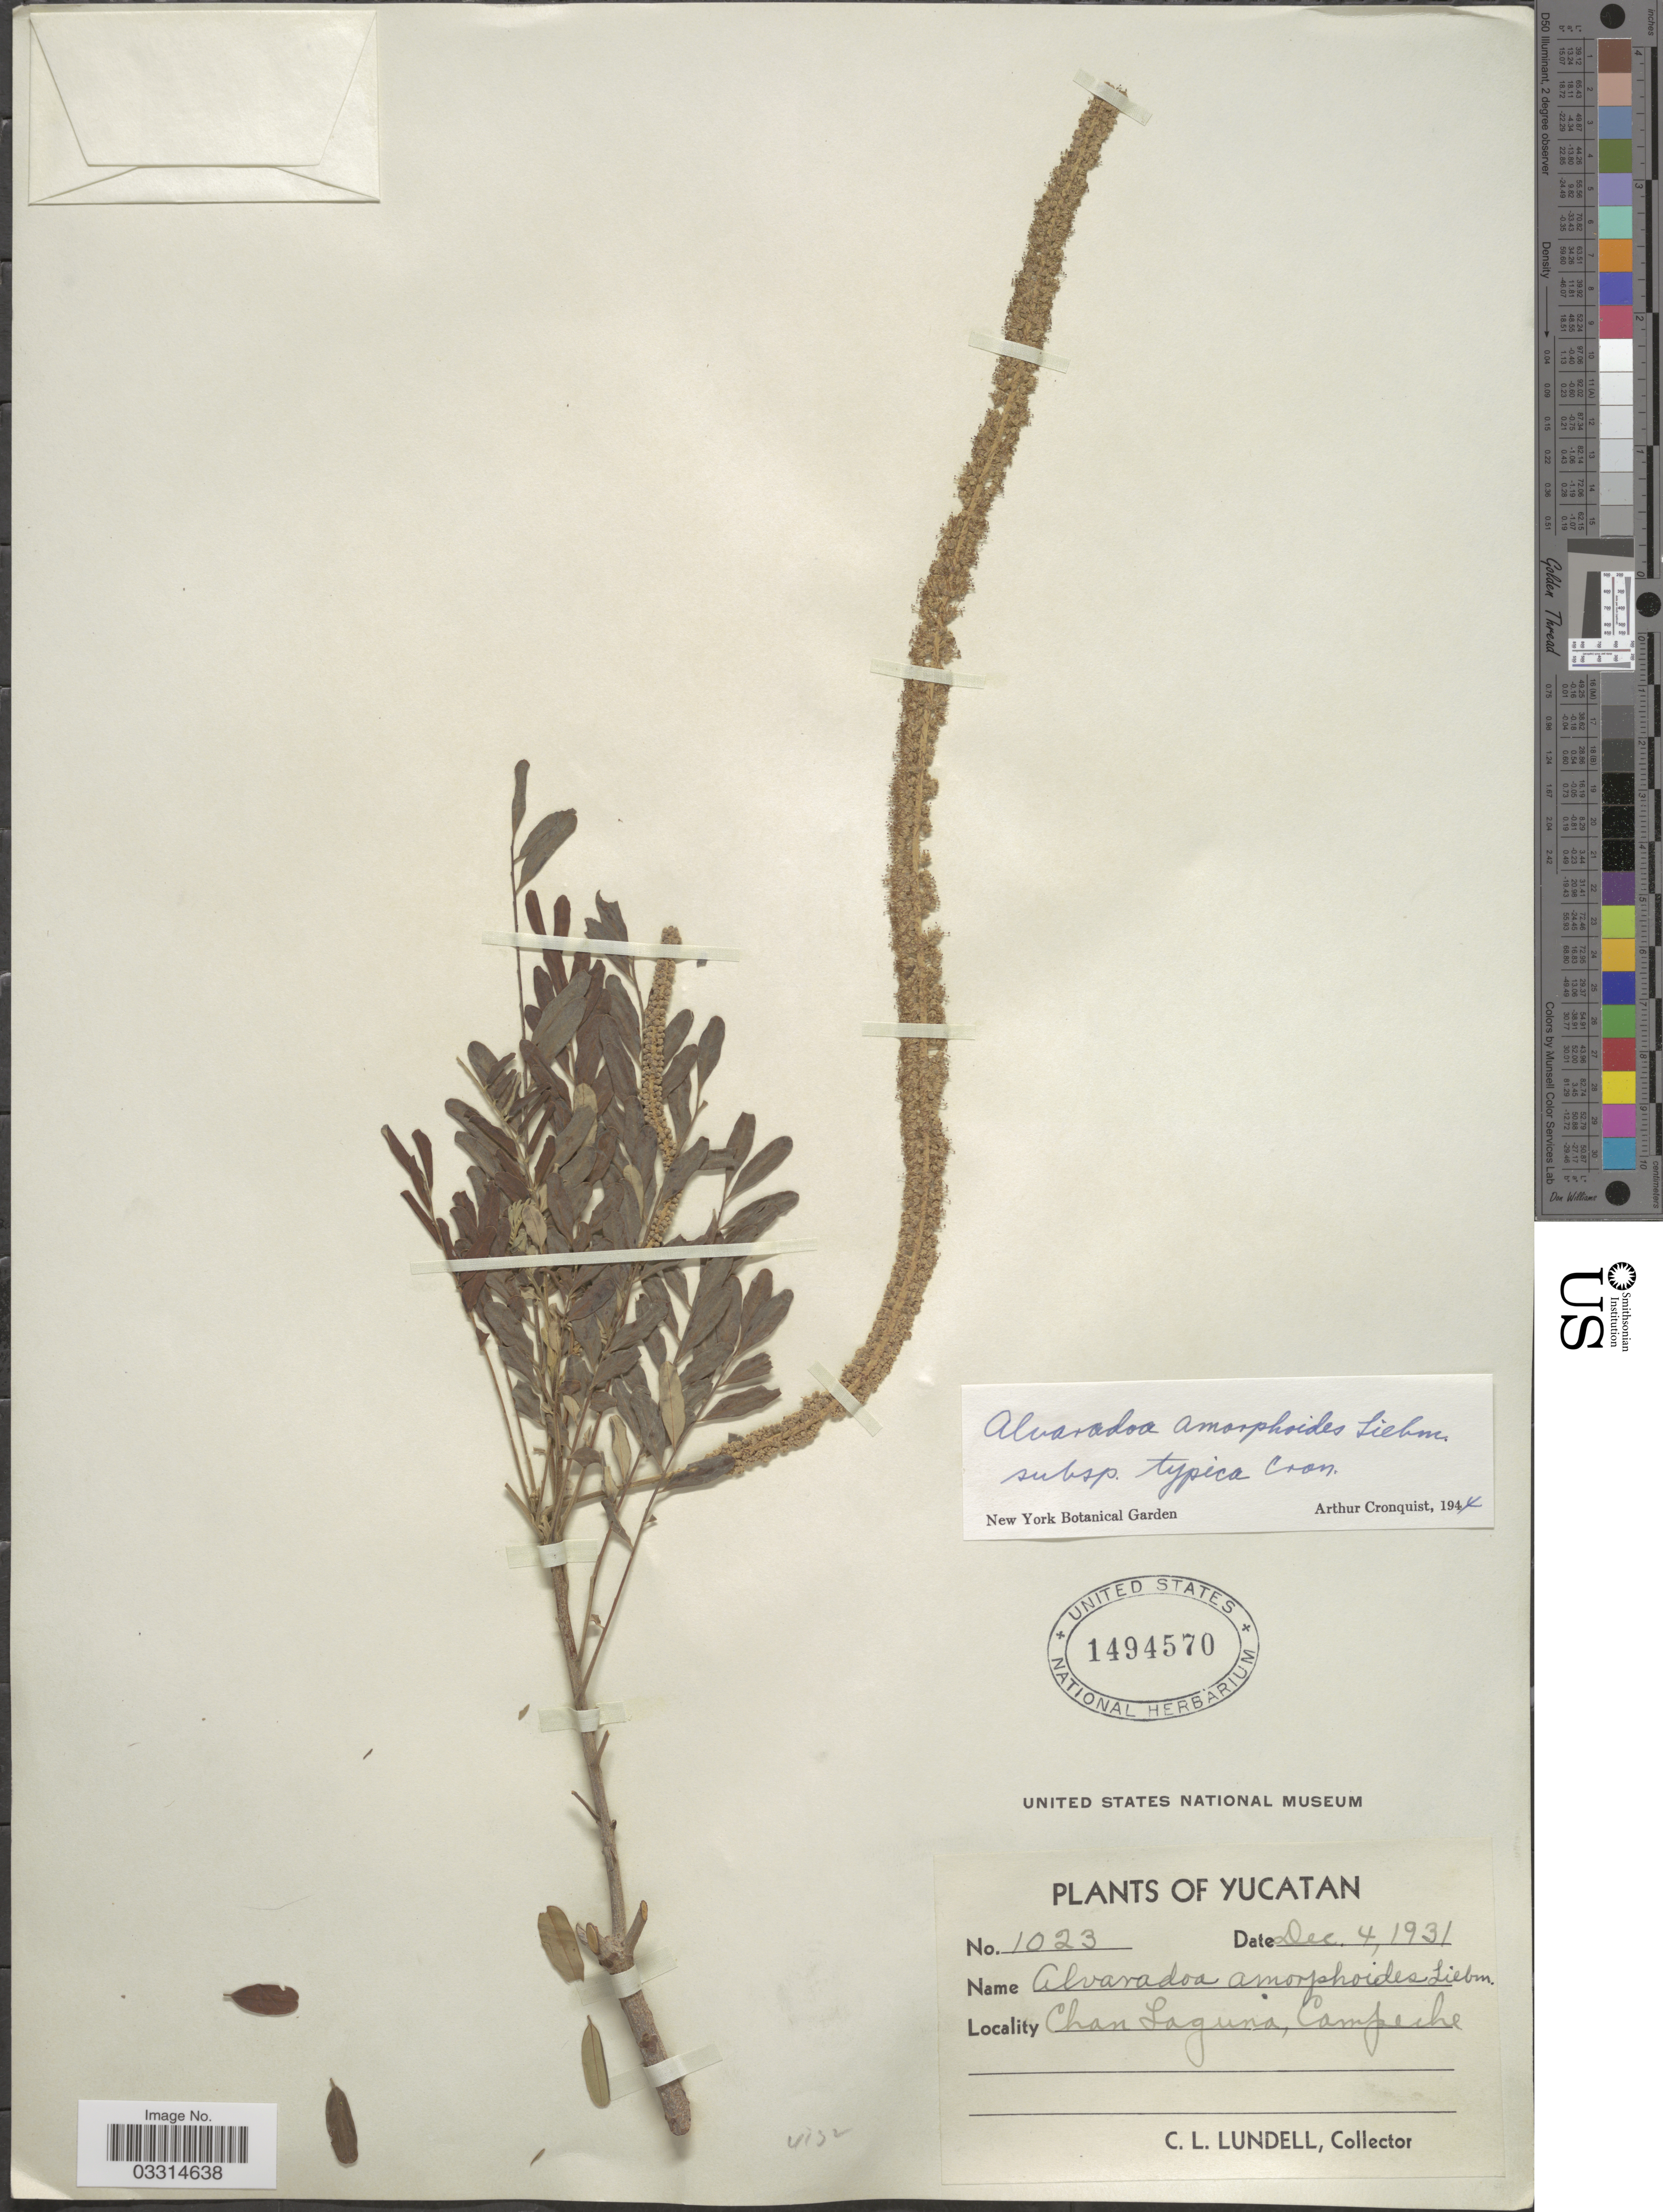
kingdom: Plantae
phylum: Tracheophyta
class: Magnoliopsida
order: Picramniales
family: Picramniaceae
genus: Alvaradoa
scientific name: Alvaradoa amorphoides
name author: Liebm.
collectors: C. L. Lundell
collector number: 1023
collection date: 1931-12-04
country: Mexico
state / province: Campeche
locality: Chan Laguna.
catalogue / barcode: US 1494570